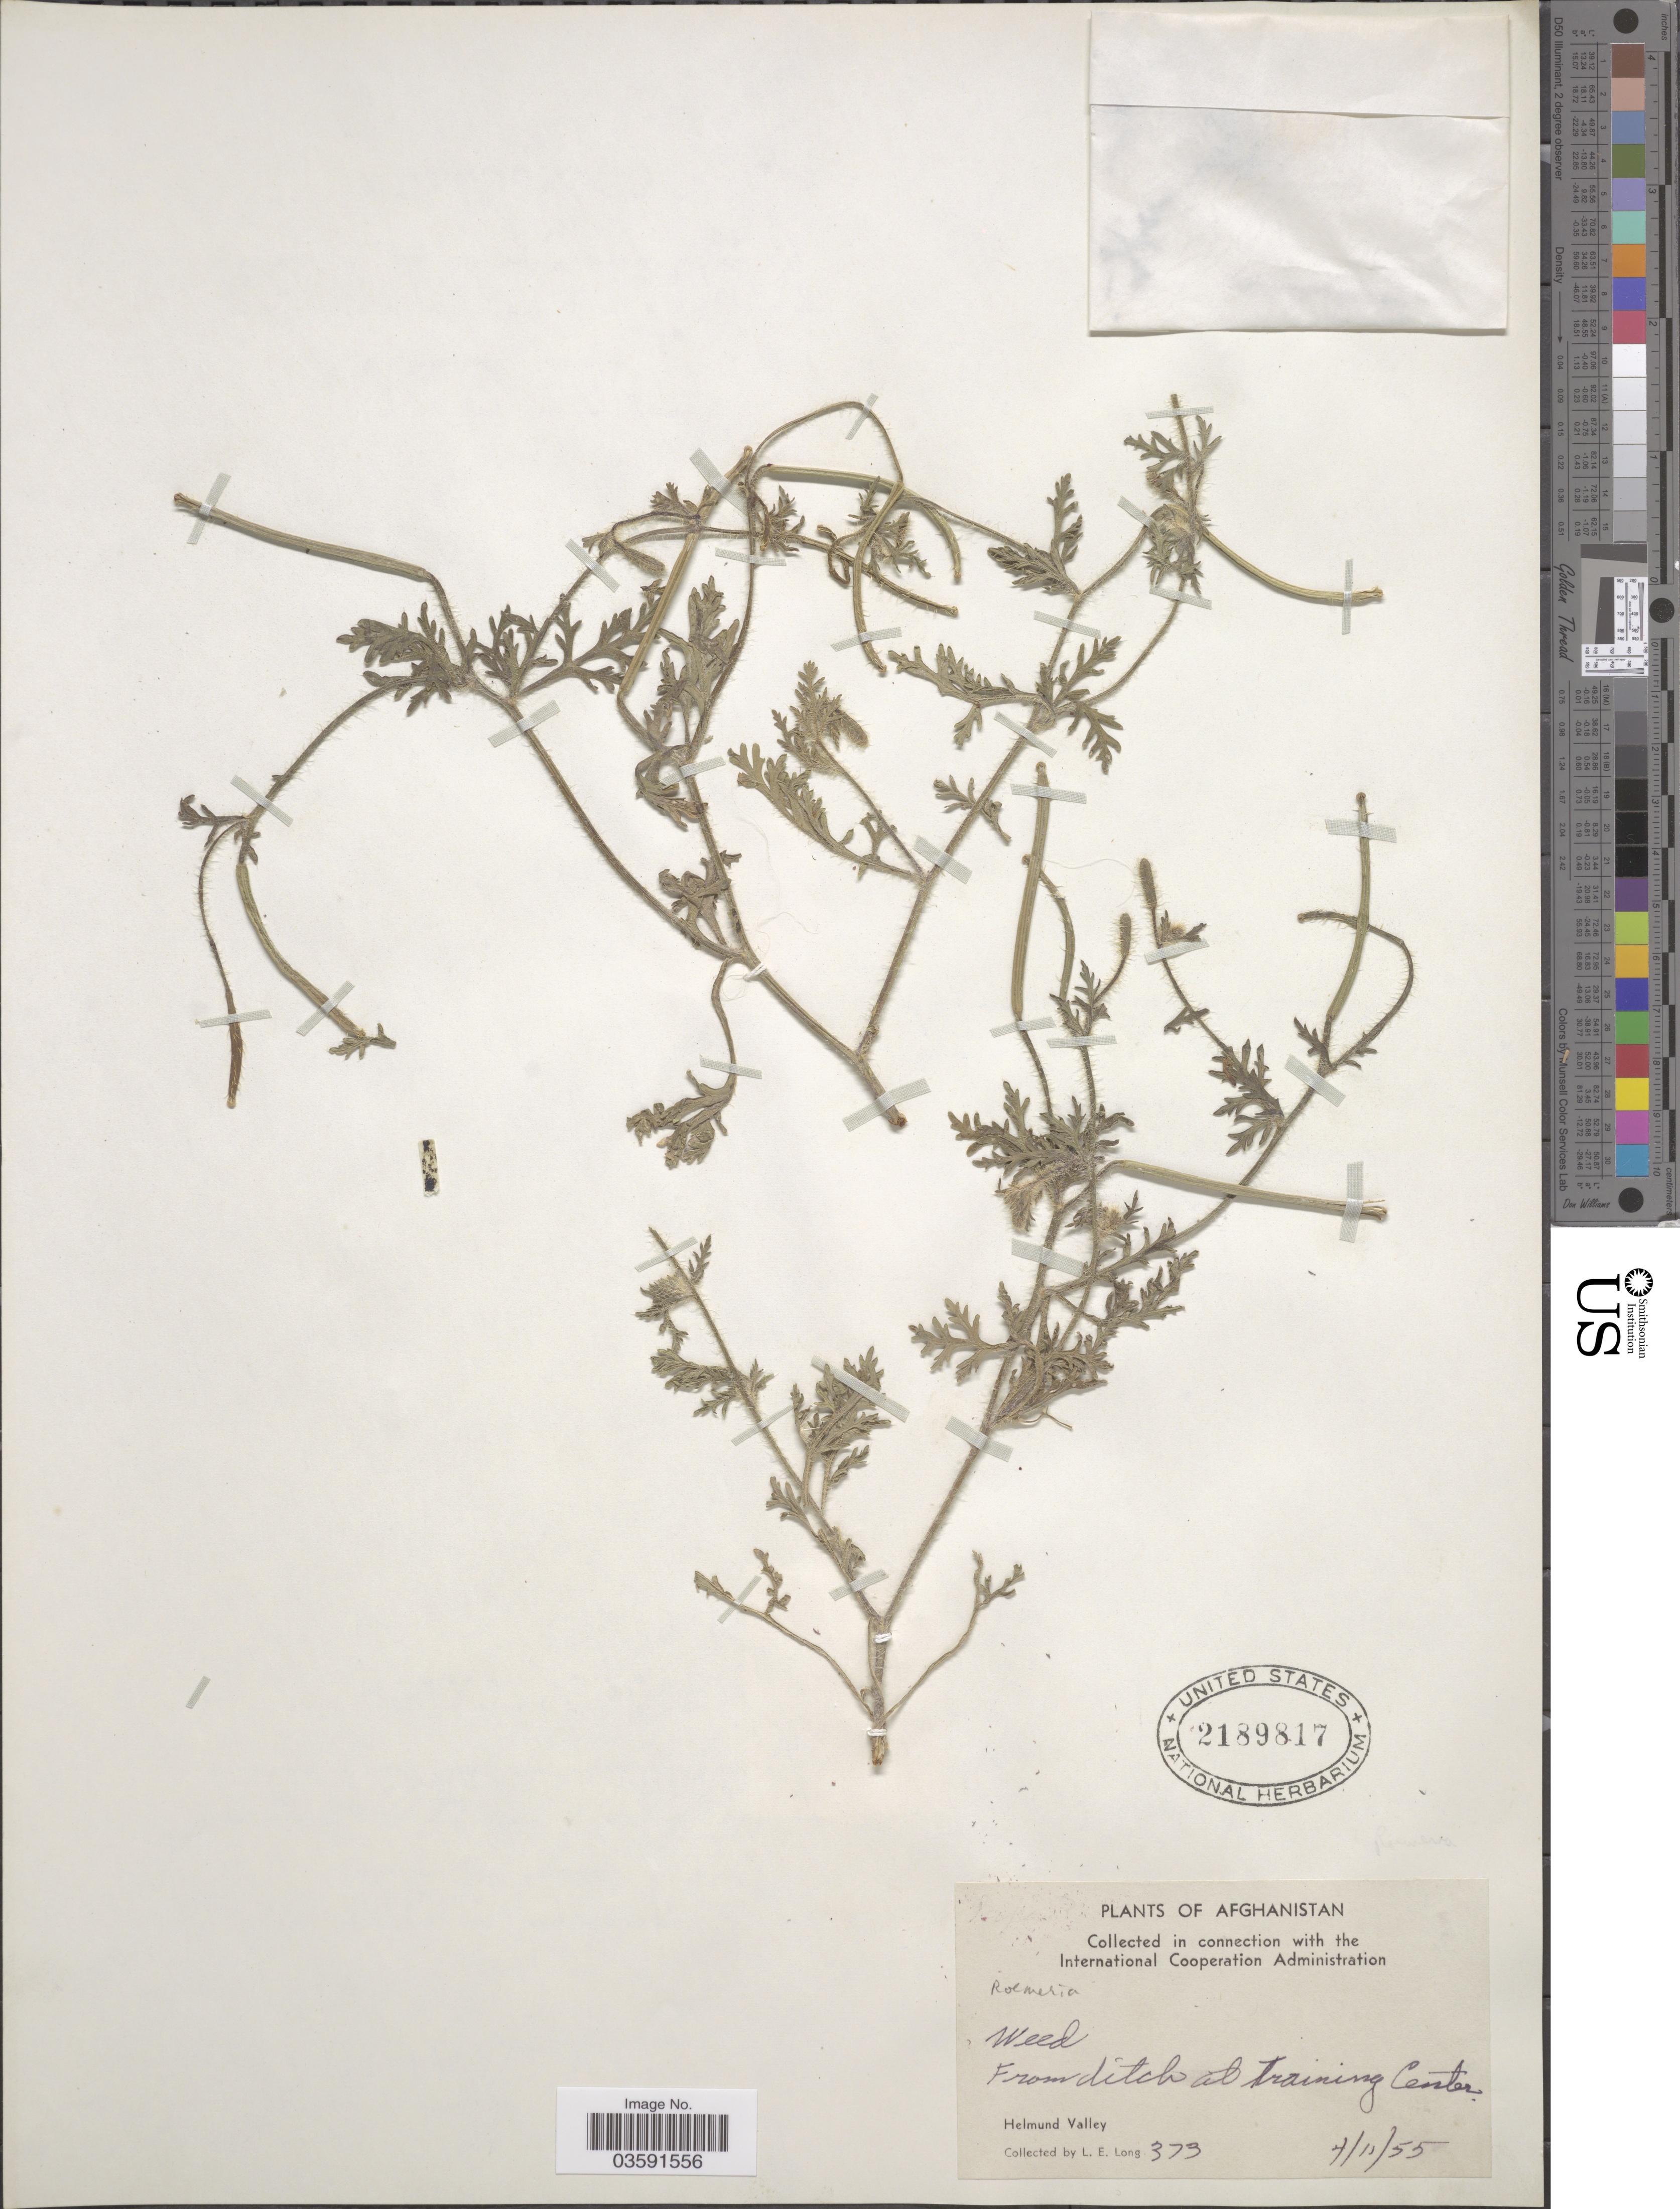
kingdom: Plantae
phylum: Tracheophyta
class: Magnoliopsida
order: Ranunculales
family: Papaveraceae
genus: Papaver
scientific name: Papaver dodecandrum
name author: (Forssk.) Medik.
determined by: Strong, M. T., (US), Smithsonian Institution - National Museum of Natural History (UNITED STATES)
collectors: L. E. Long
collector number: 373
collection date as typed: Transcribed d/m/y: 4/11/55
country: Afghanistan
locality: From ditch at training Center. Helmund Valley.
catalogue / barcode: US 2189817